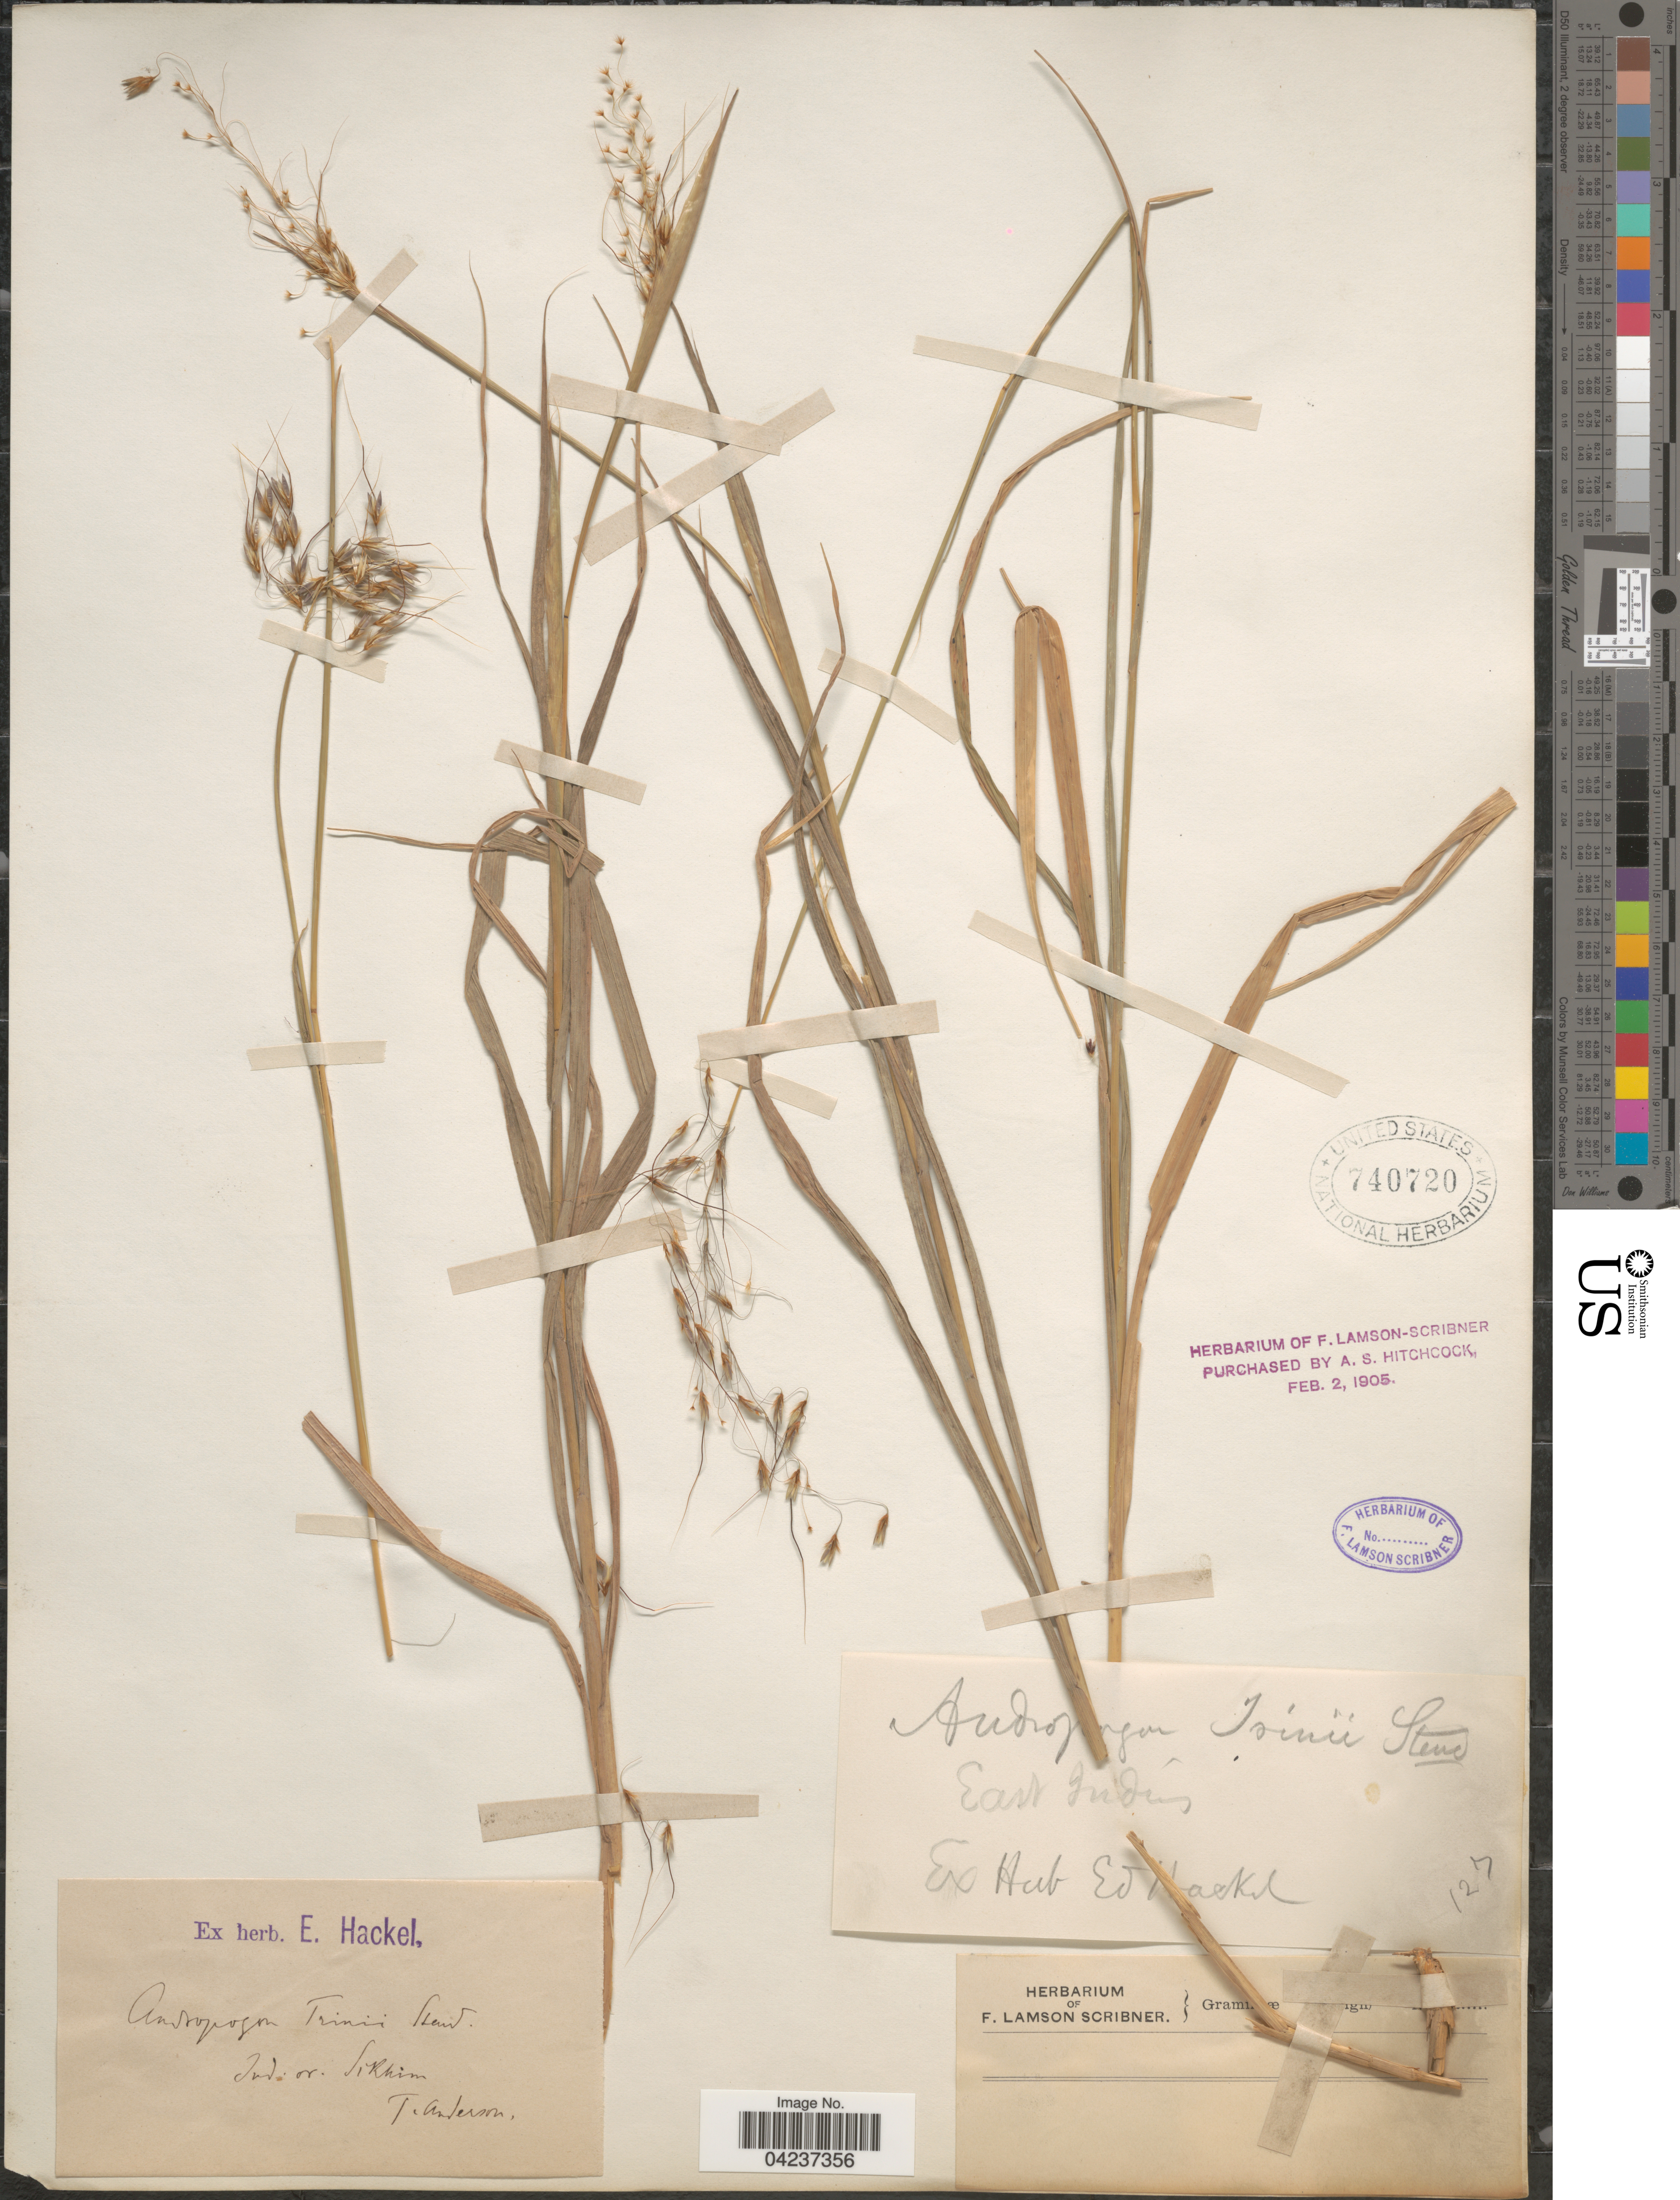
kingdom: Plantae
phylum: Tracheophyta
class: Liliopsida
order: Poales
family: Poaceae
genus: Chrysopogon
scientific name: Chrysopogon nodulibarbis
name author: (Hochst. ex Steud.) Henr.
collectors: T. Anderson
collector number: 127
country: India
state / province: Sikkim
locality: East India.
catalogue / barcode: US 740720